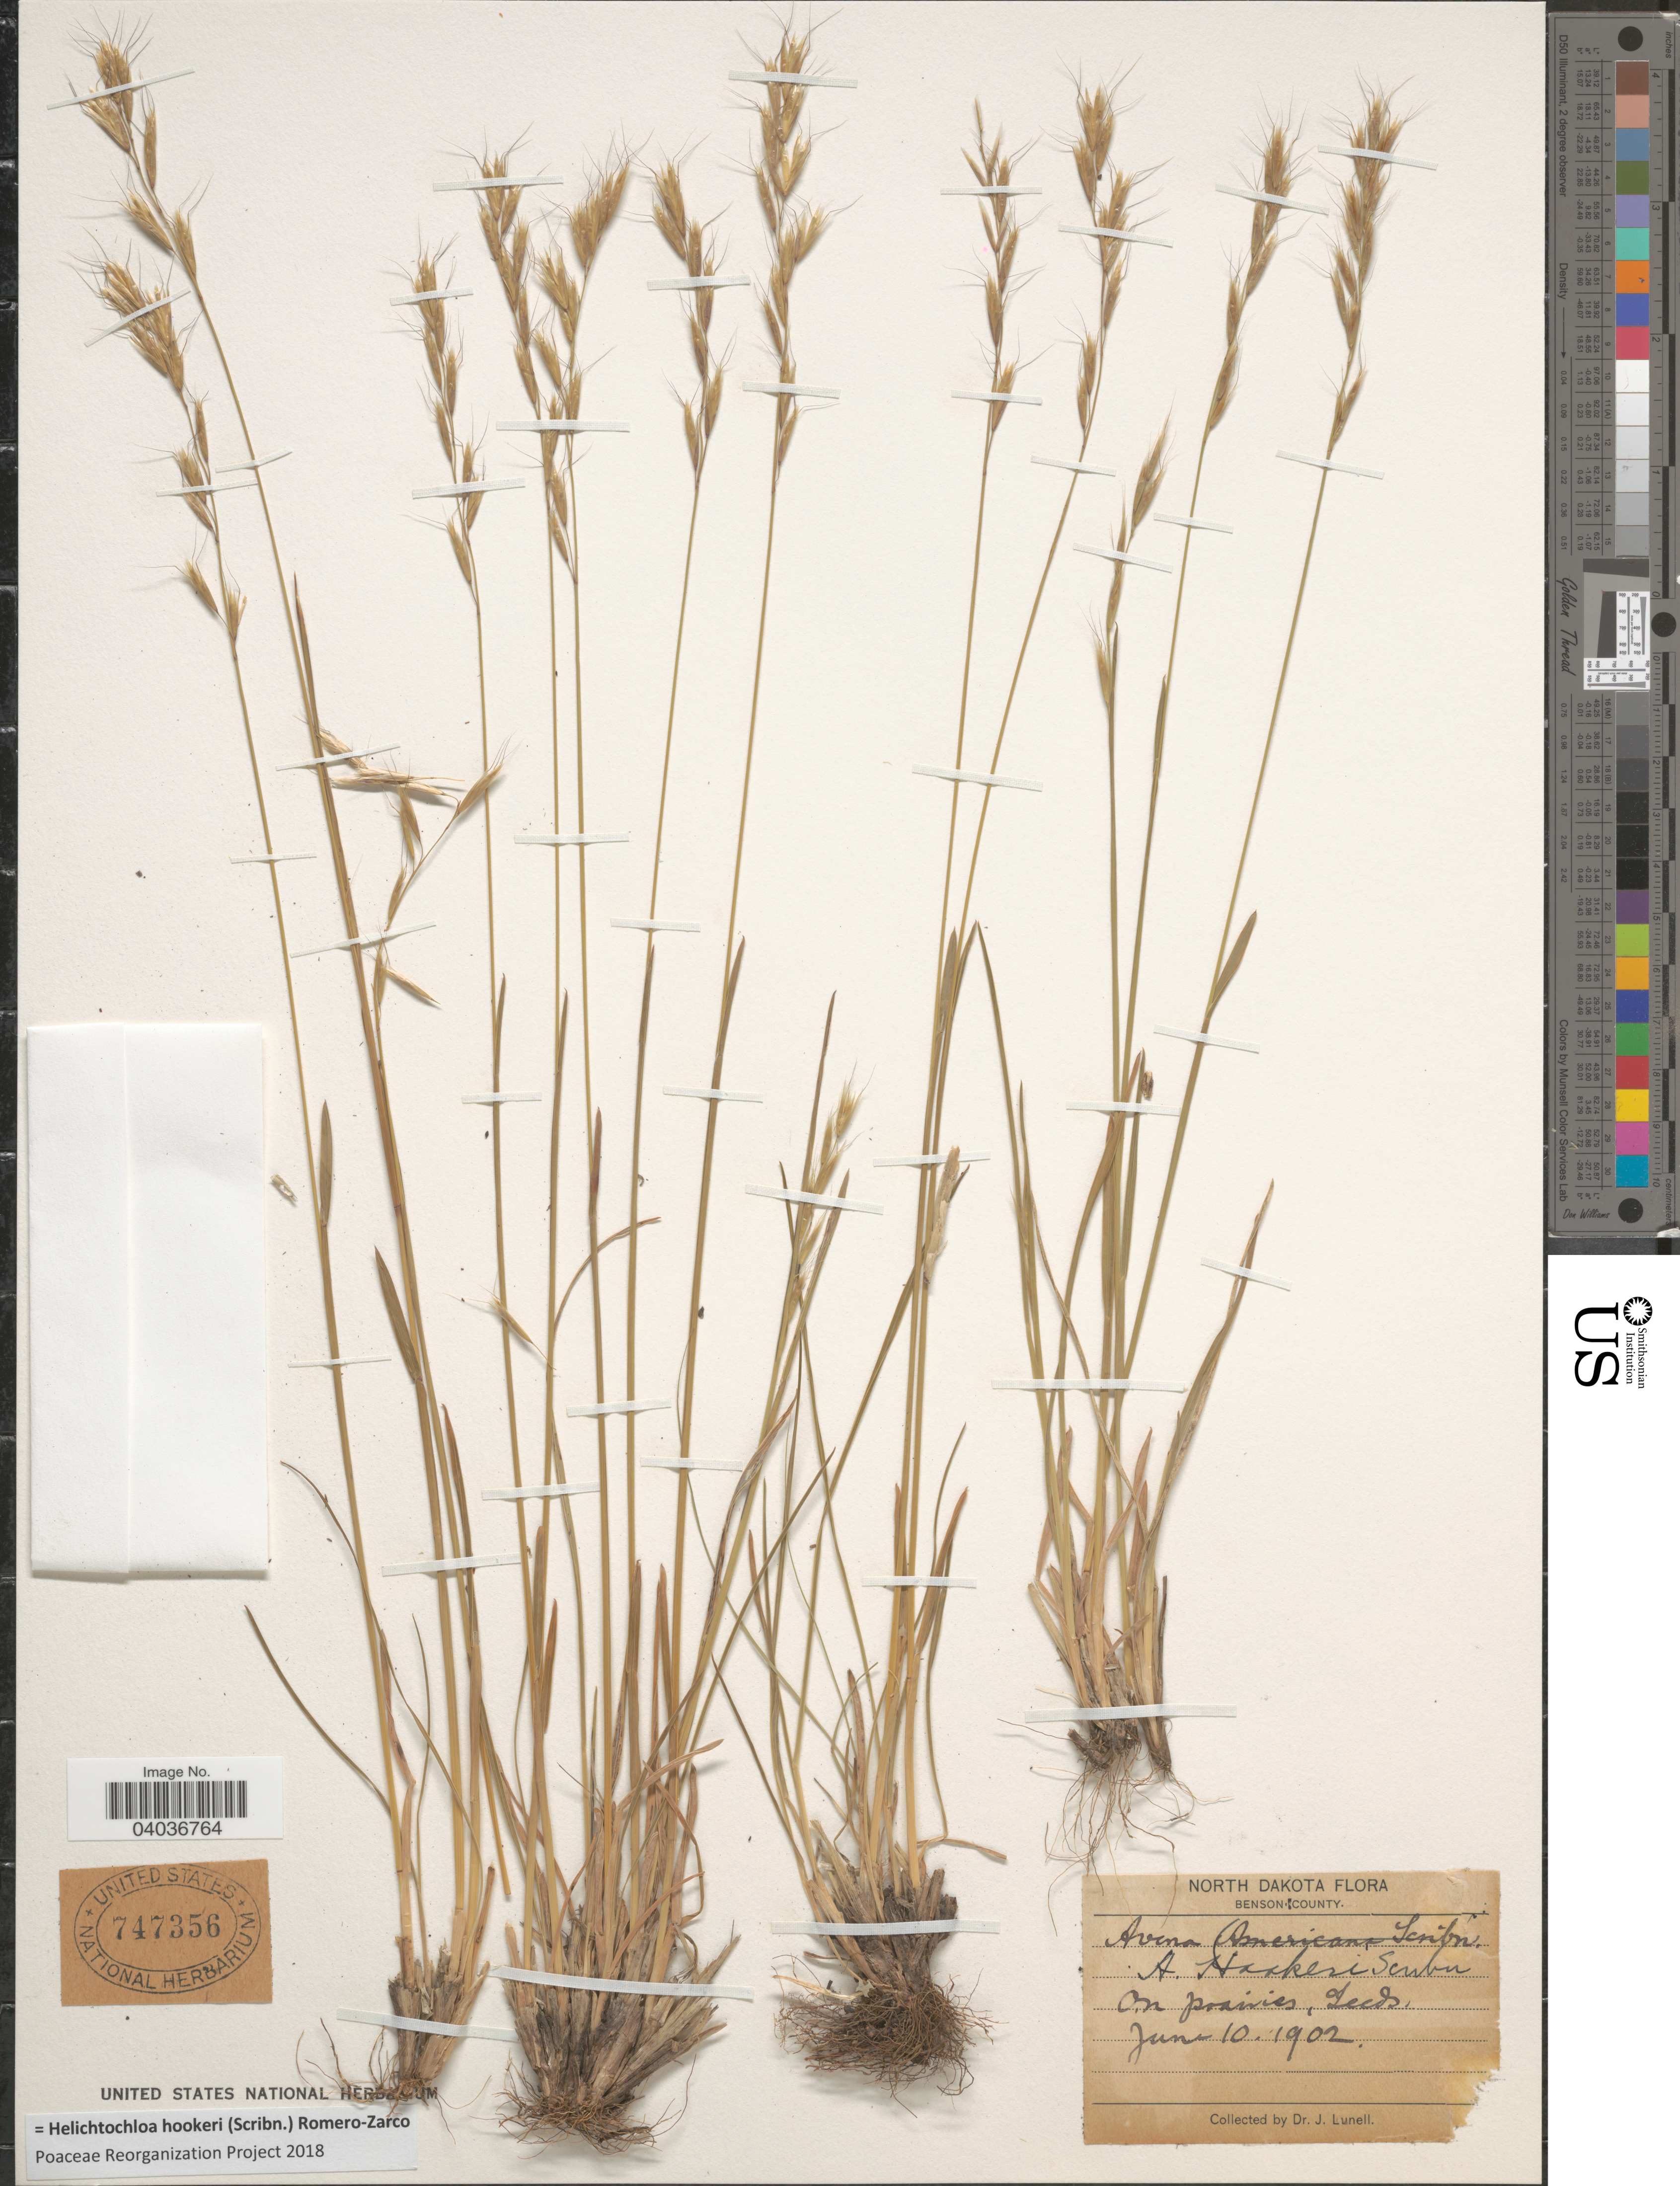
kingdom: Plantae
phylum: Tracheophyta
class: Liliopsida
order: Poales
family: Poaceae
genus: Helictochloa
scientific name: Helictochloa hookeri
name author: (Scribn.) Romero Zarco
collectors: J. Lunell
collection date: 1902-06-10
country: United States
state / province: North Dakota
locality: Benson County. Leeds.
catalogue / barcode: US 747356